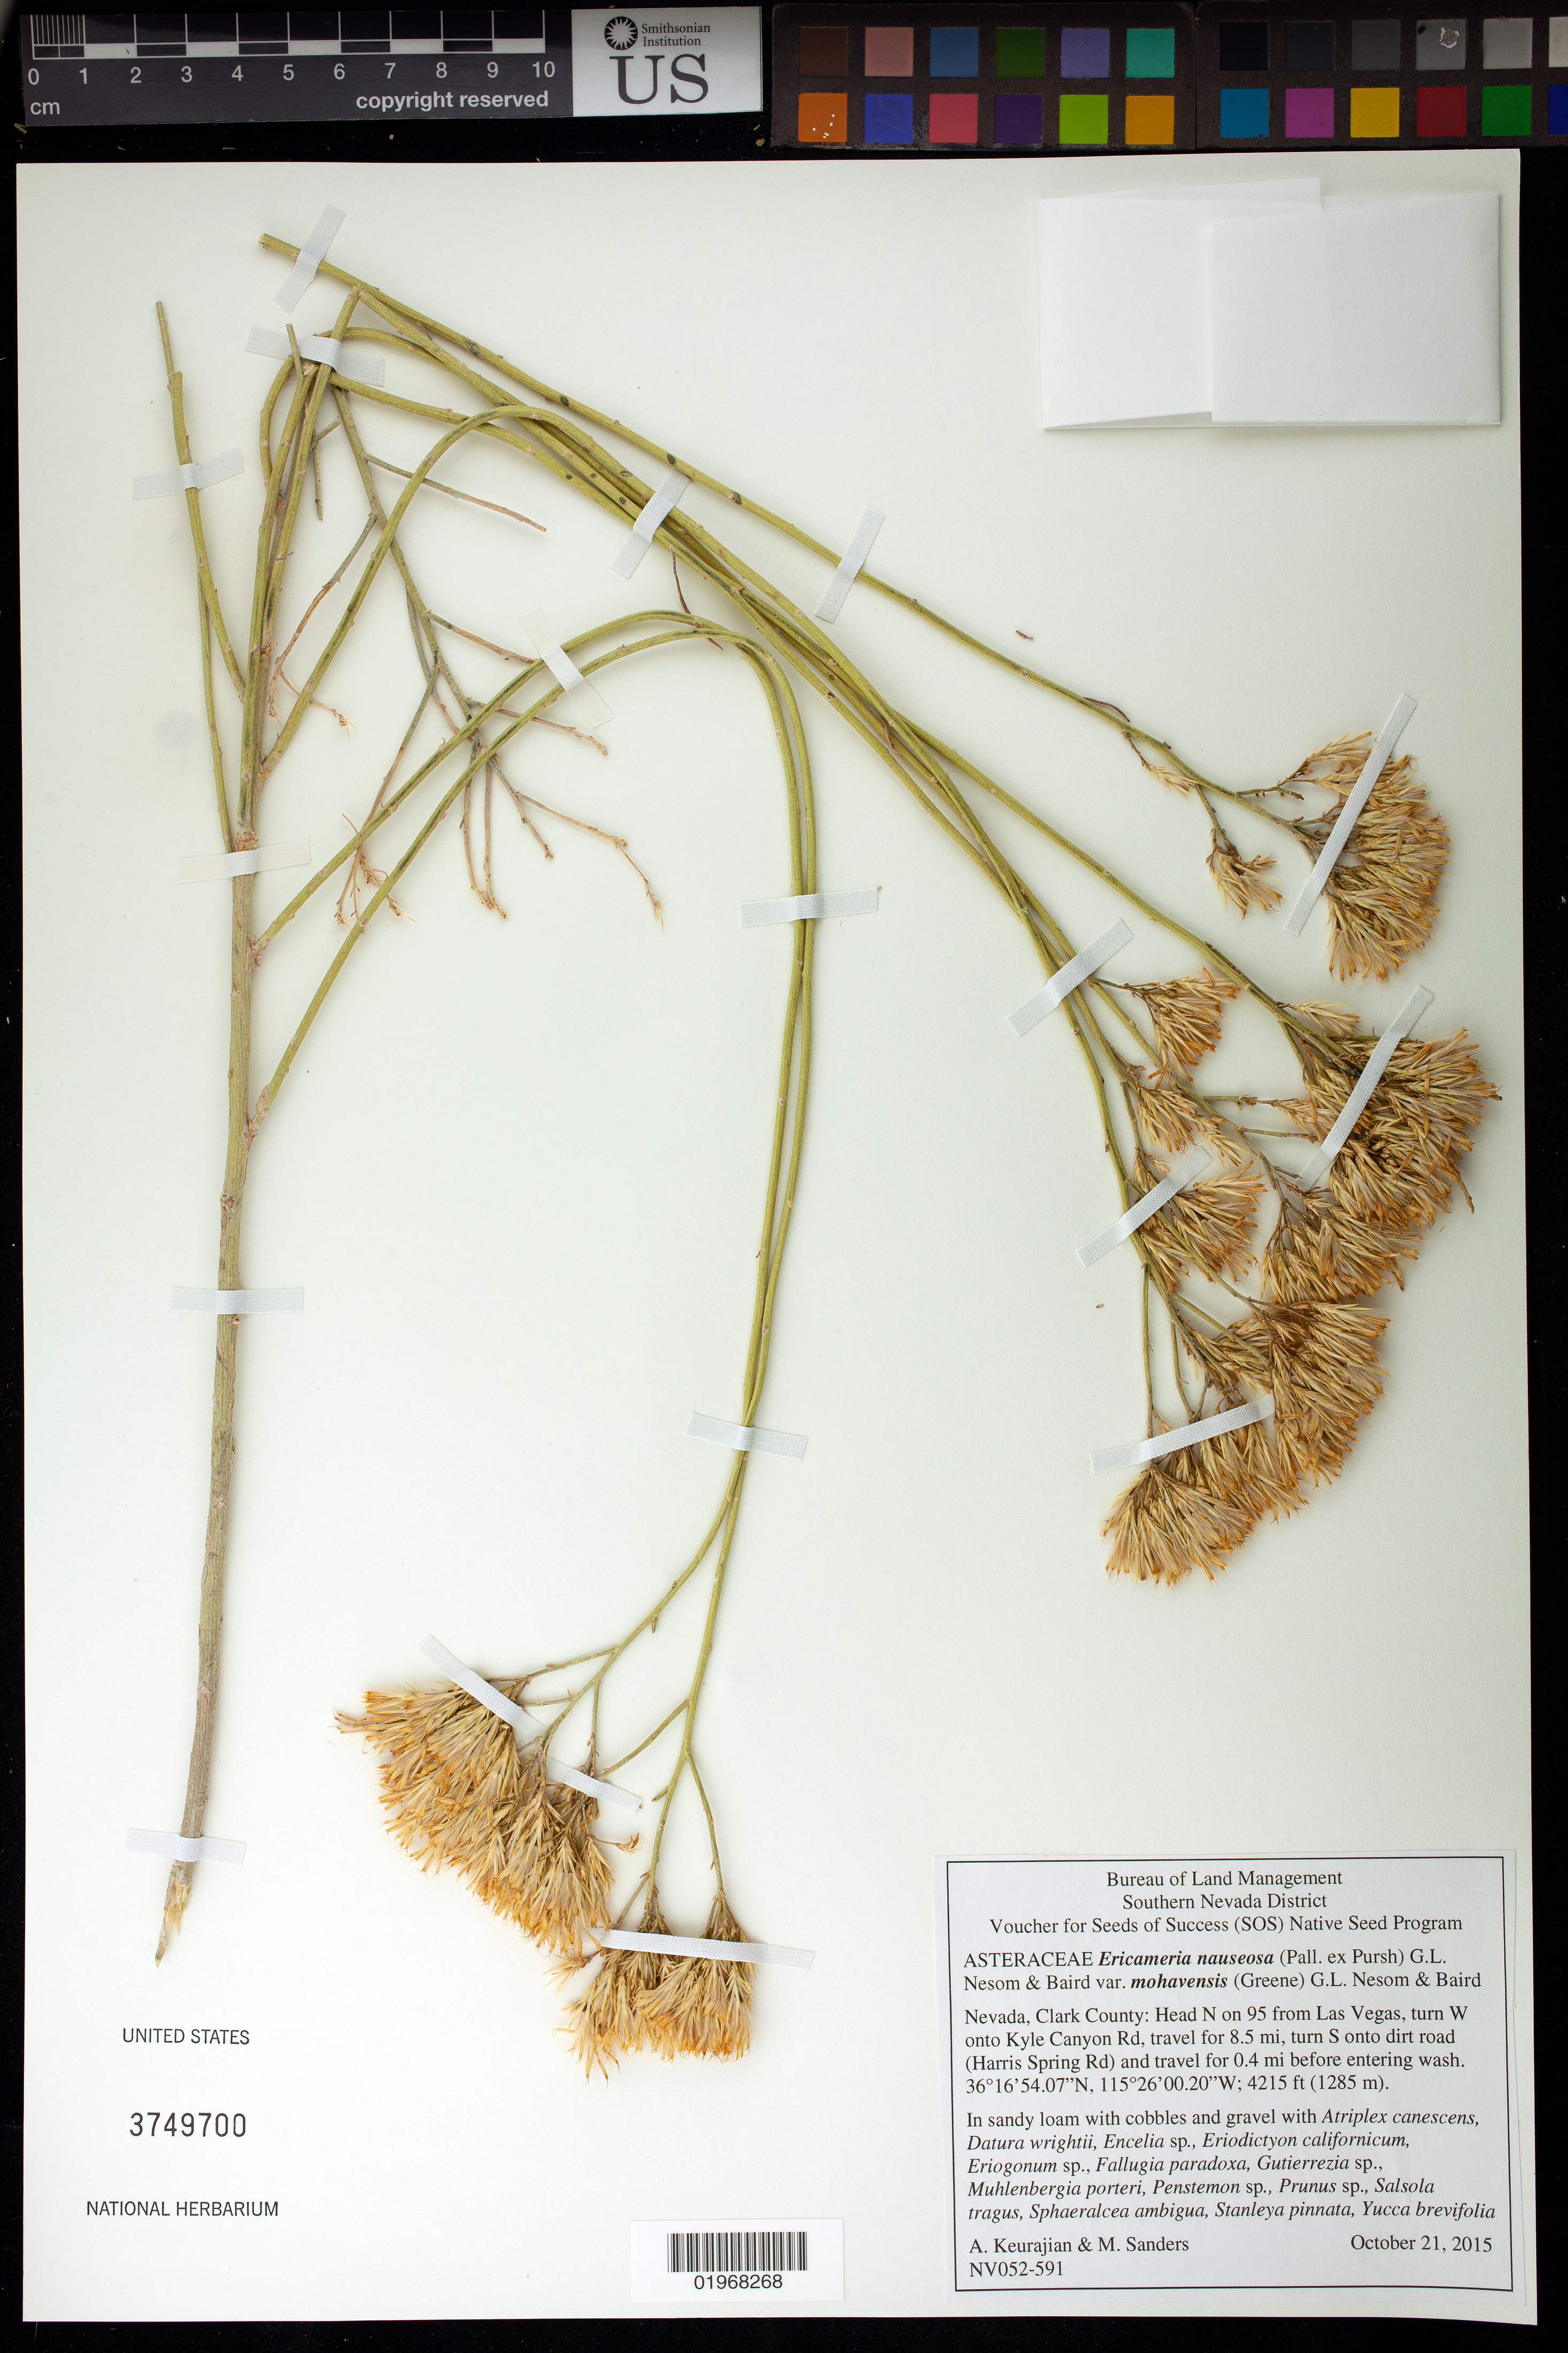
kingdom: Plantae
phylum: Tracheophyta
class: Magnoliopsida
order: Asterales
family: Asteraceae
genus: Ericameria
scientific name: Ericameria nauseosa var. mohavensis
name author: (S.W. Greene) G.L. Nesom & G.I. Baird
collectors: A. Keurajian & M. Sanders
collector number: NV052-591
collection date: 2015-10-21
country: United States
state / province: Nevada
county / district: Clark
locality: Red Rock Canyon NCA, Harris Springs Wash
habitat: In sandy loam with cobbles and gravel. With Penstemon sp., Prunus sp., Salsola tragus, ect.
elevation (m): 1285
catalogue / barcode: US 3749700